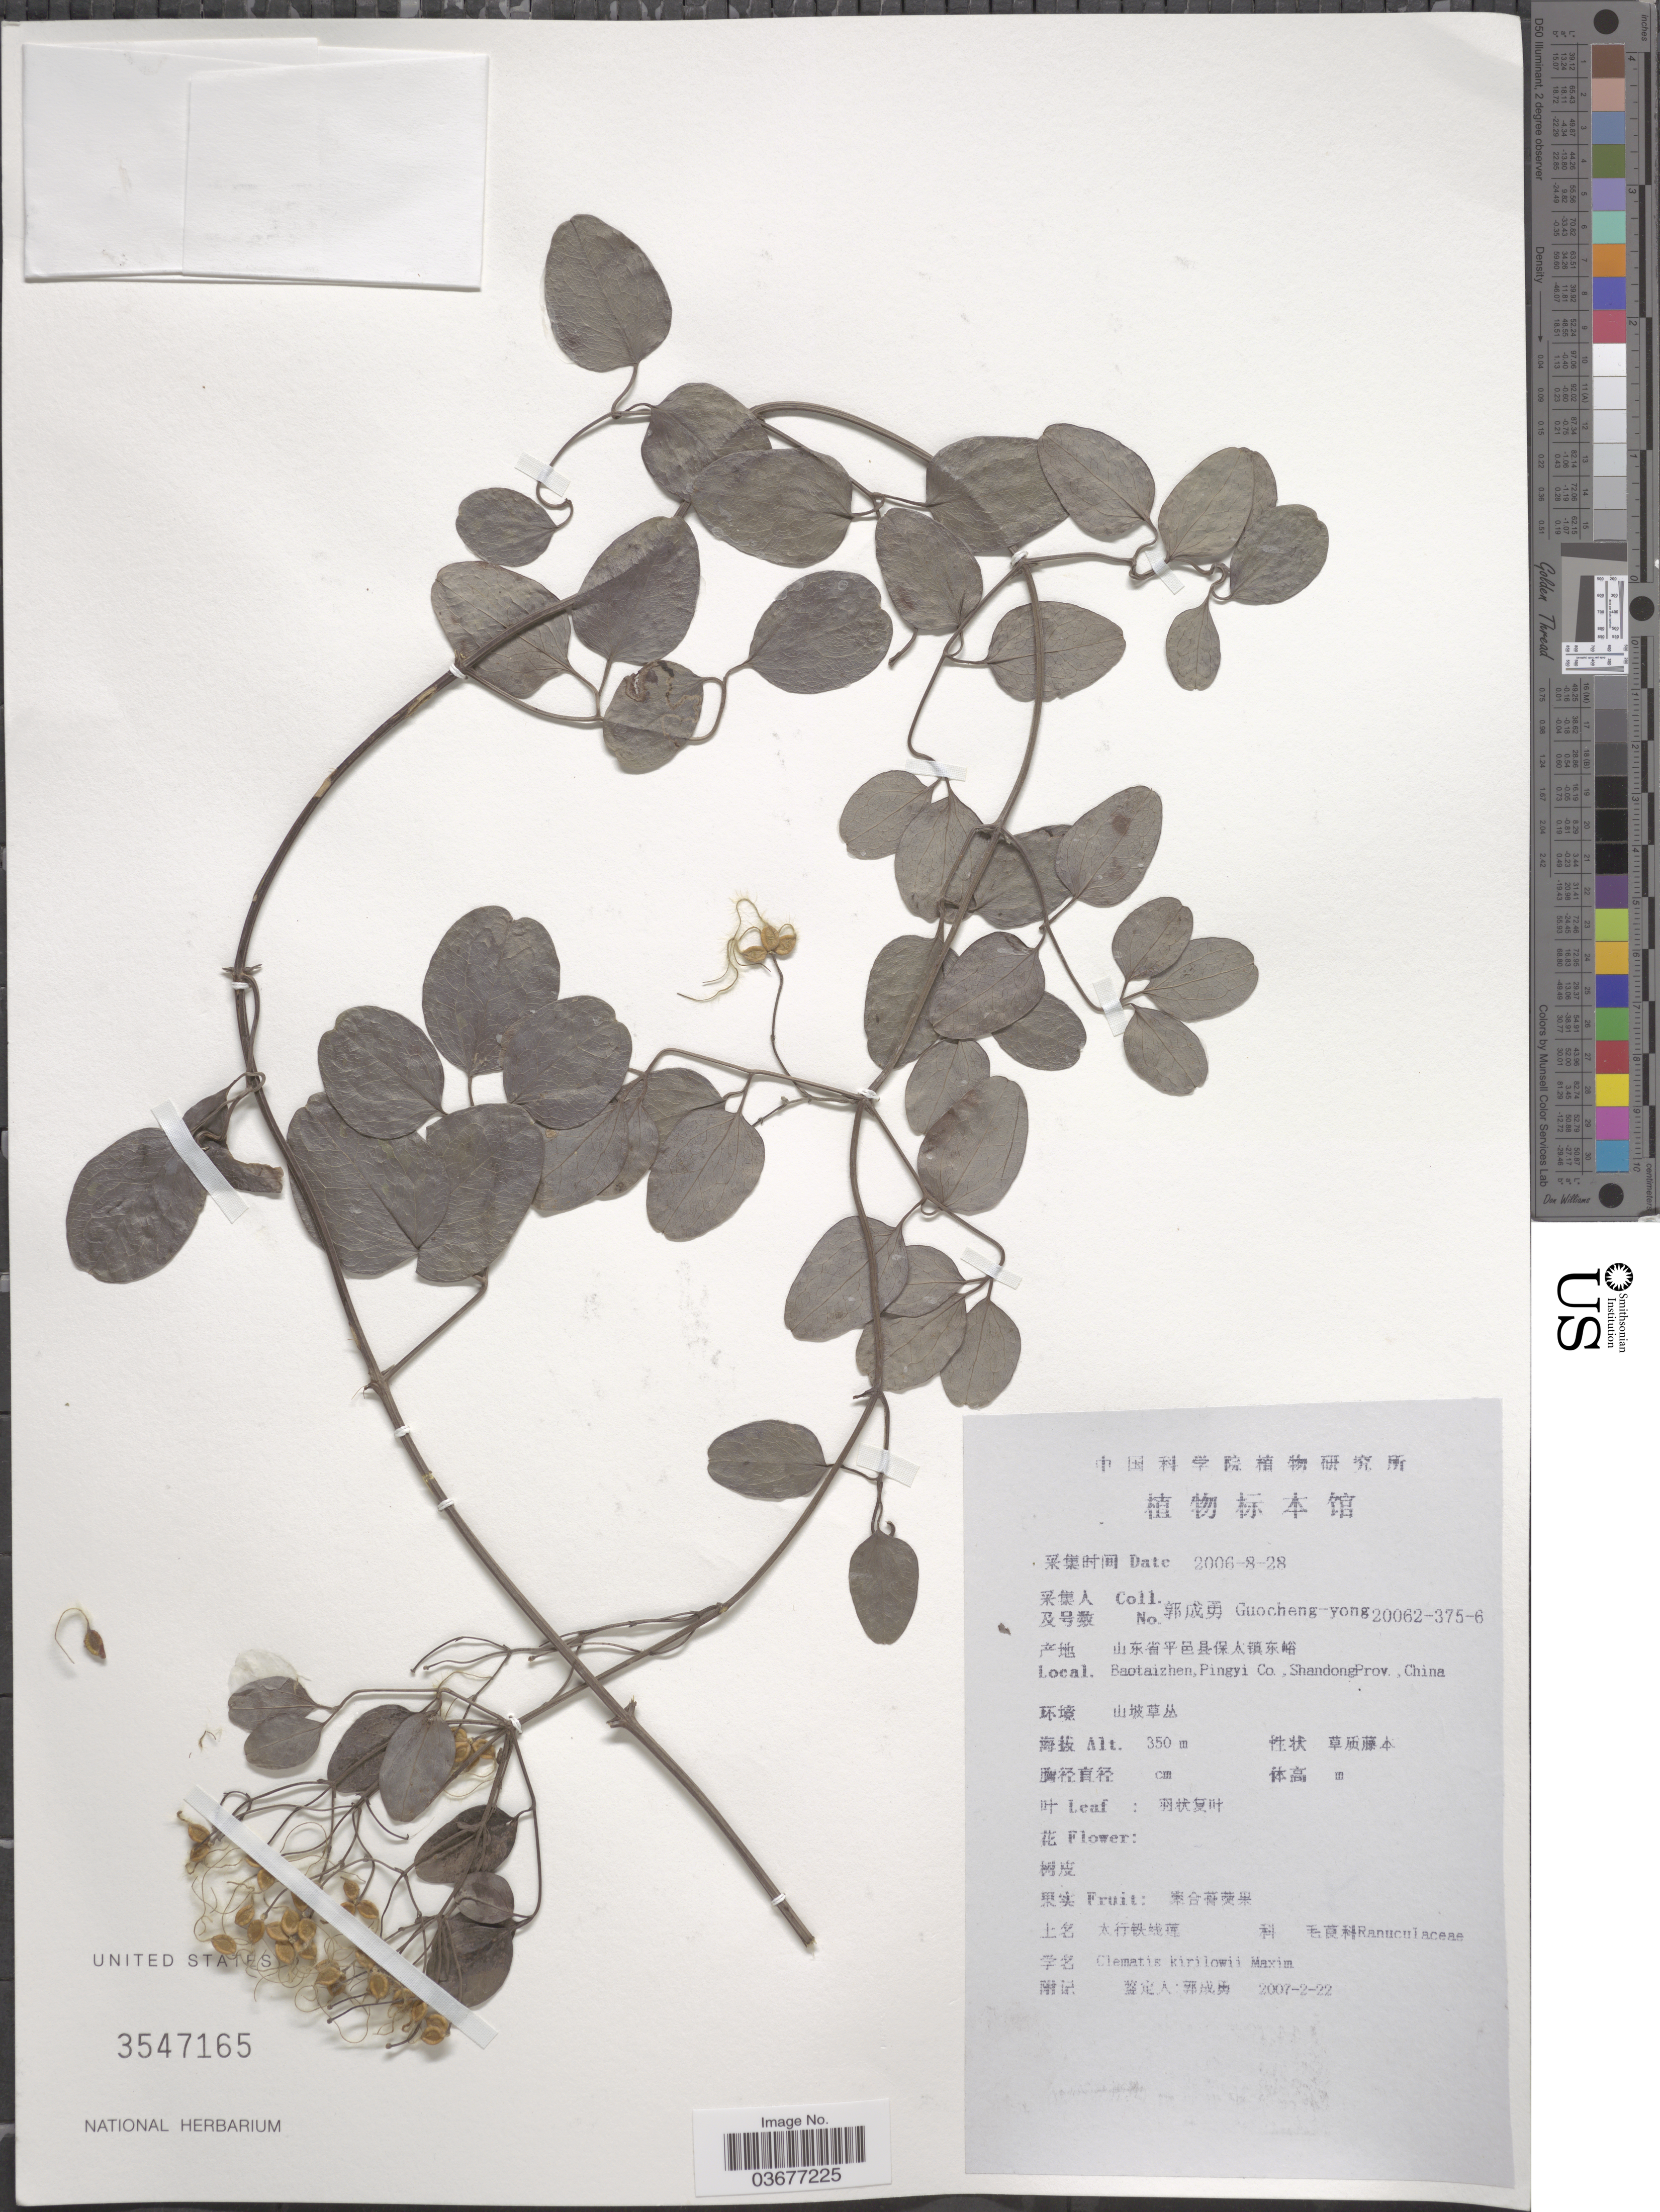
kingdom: Plantae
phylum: Tracheophyta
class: Magnoliopsida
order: Ranunculales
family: Ranunculaceae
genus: Clematis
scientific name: Clematis kirilowii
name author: Maxim.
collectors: Guo cheng-yong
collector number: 20062-375-6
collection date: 2006-08-28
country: China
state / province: Shandong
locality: Baotaizhen, Pingyi Co.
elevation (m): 350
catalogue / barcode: US 3547165